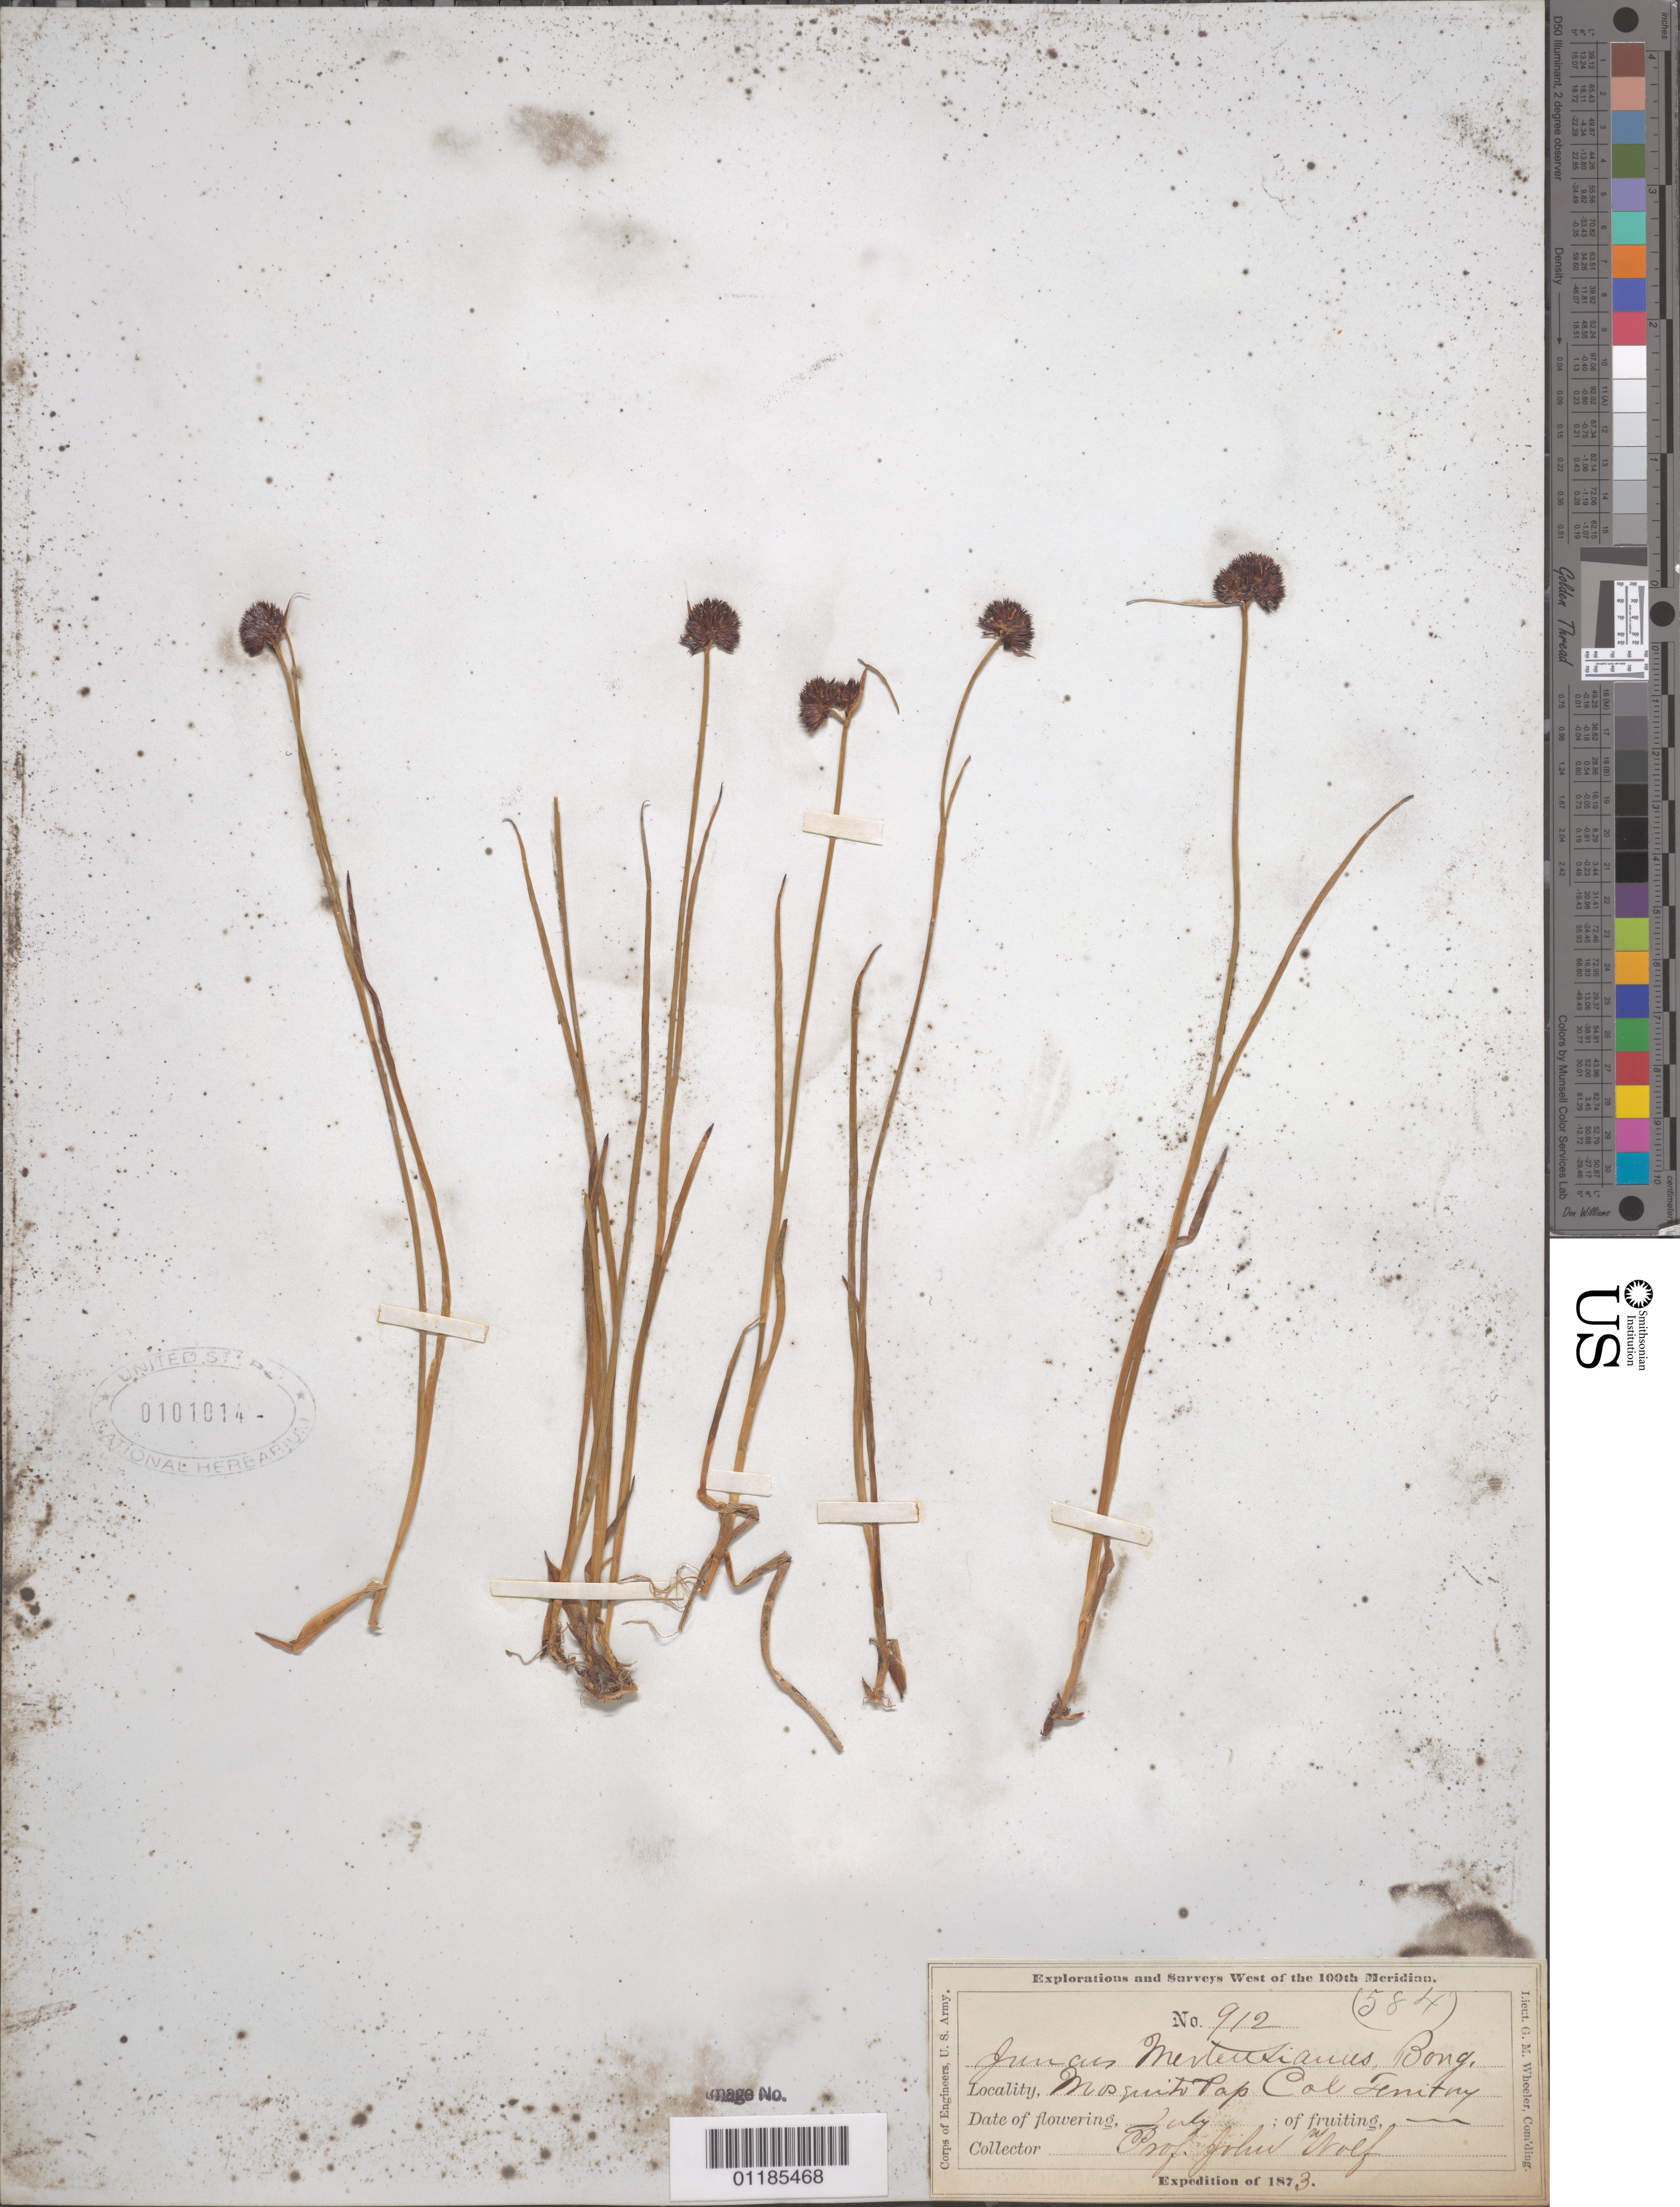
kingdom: Plantae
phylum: Tracheophyta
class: Liliopsida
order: Poales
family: Juncaceae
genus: Juncus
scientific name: Juncus mertensianus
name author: Bong.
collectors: J. Wolf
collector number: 912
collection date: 1873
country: United States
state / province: Colorado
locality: Mosquito Pap.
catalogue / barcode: US 101014